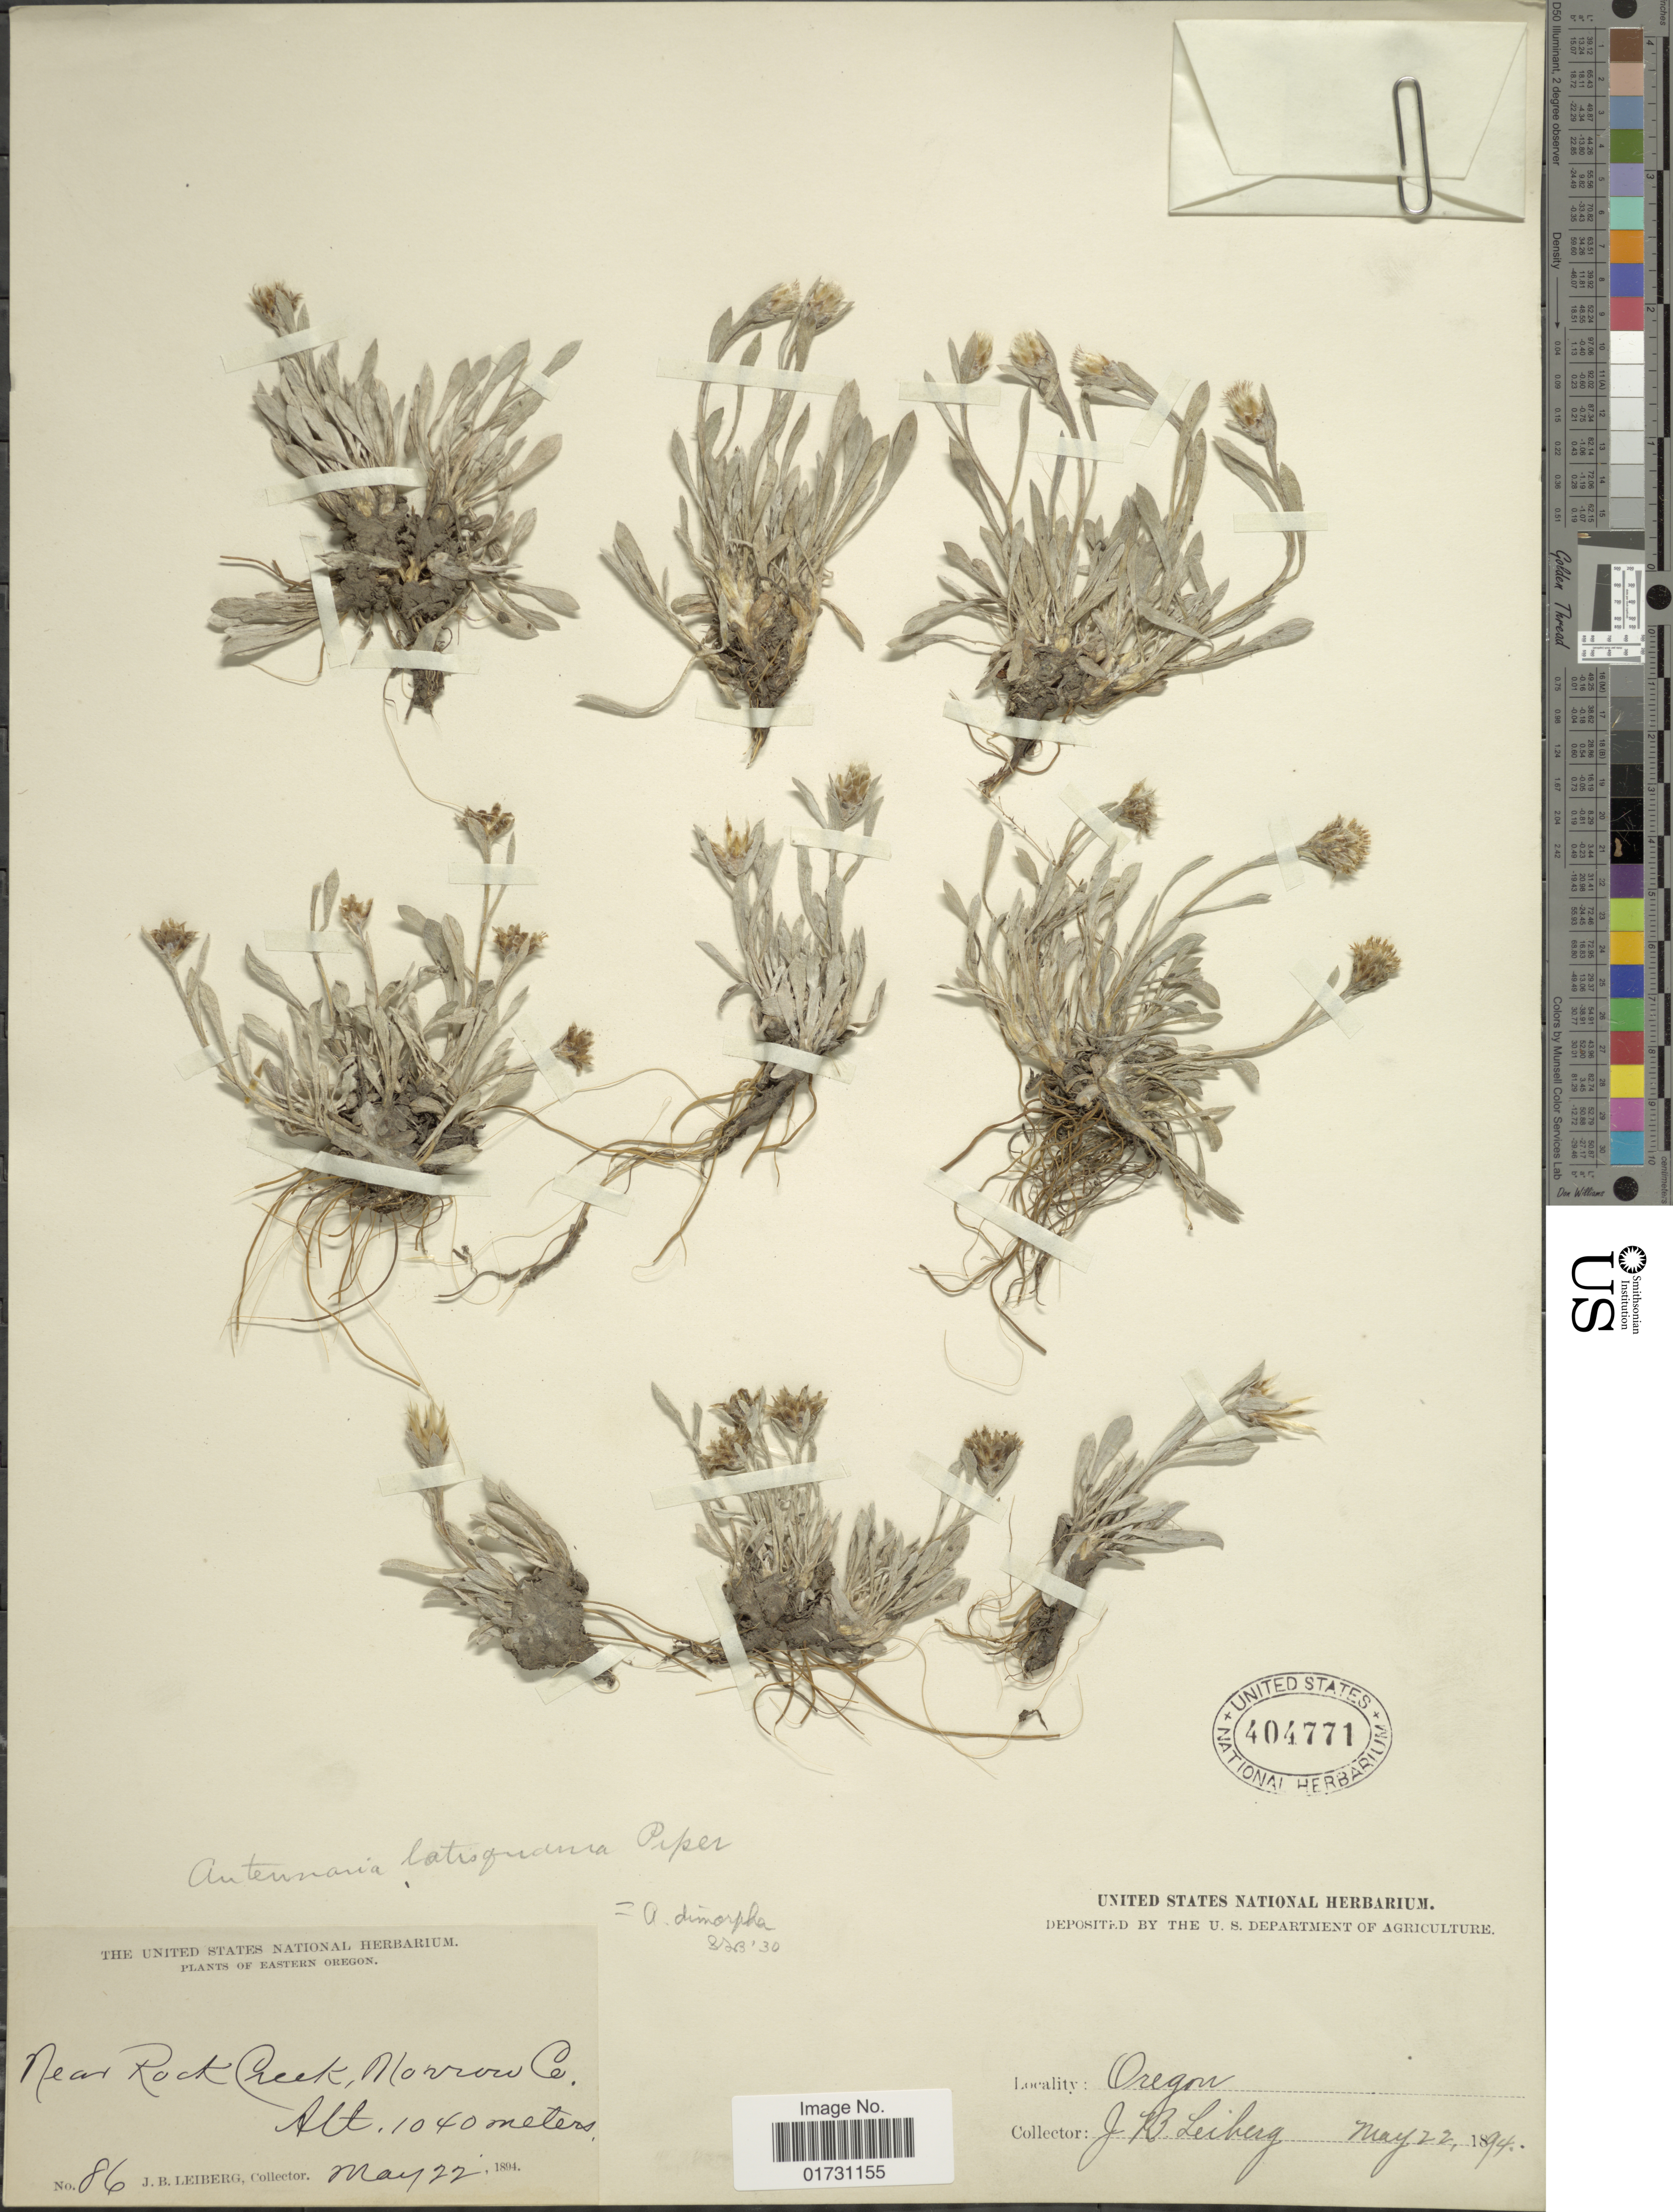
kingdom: Plantae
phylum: Tracheophyta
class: Magnoliopsida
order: Asterales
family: Asteraceae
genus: Antennaria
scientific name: Antennaria latisquamea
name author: Greene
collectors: J. B. Leiberg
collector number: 86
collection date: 1894-05-22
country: United States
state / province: Oregon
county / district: Morrow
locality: Near Rock Creek, Morrow Co.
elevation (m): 1040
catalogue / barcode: US 404771